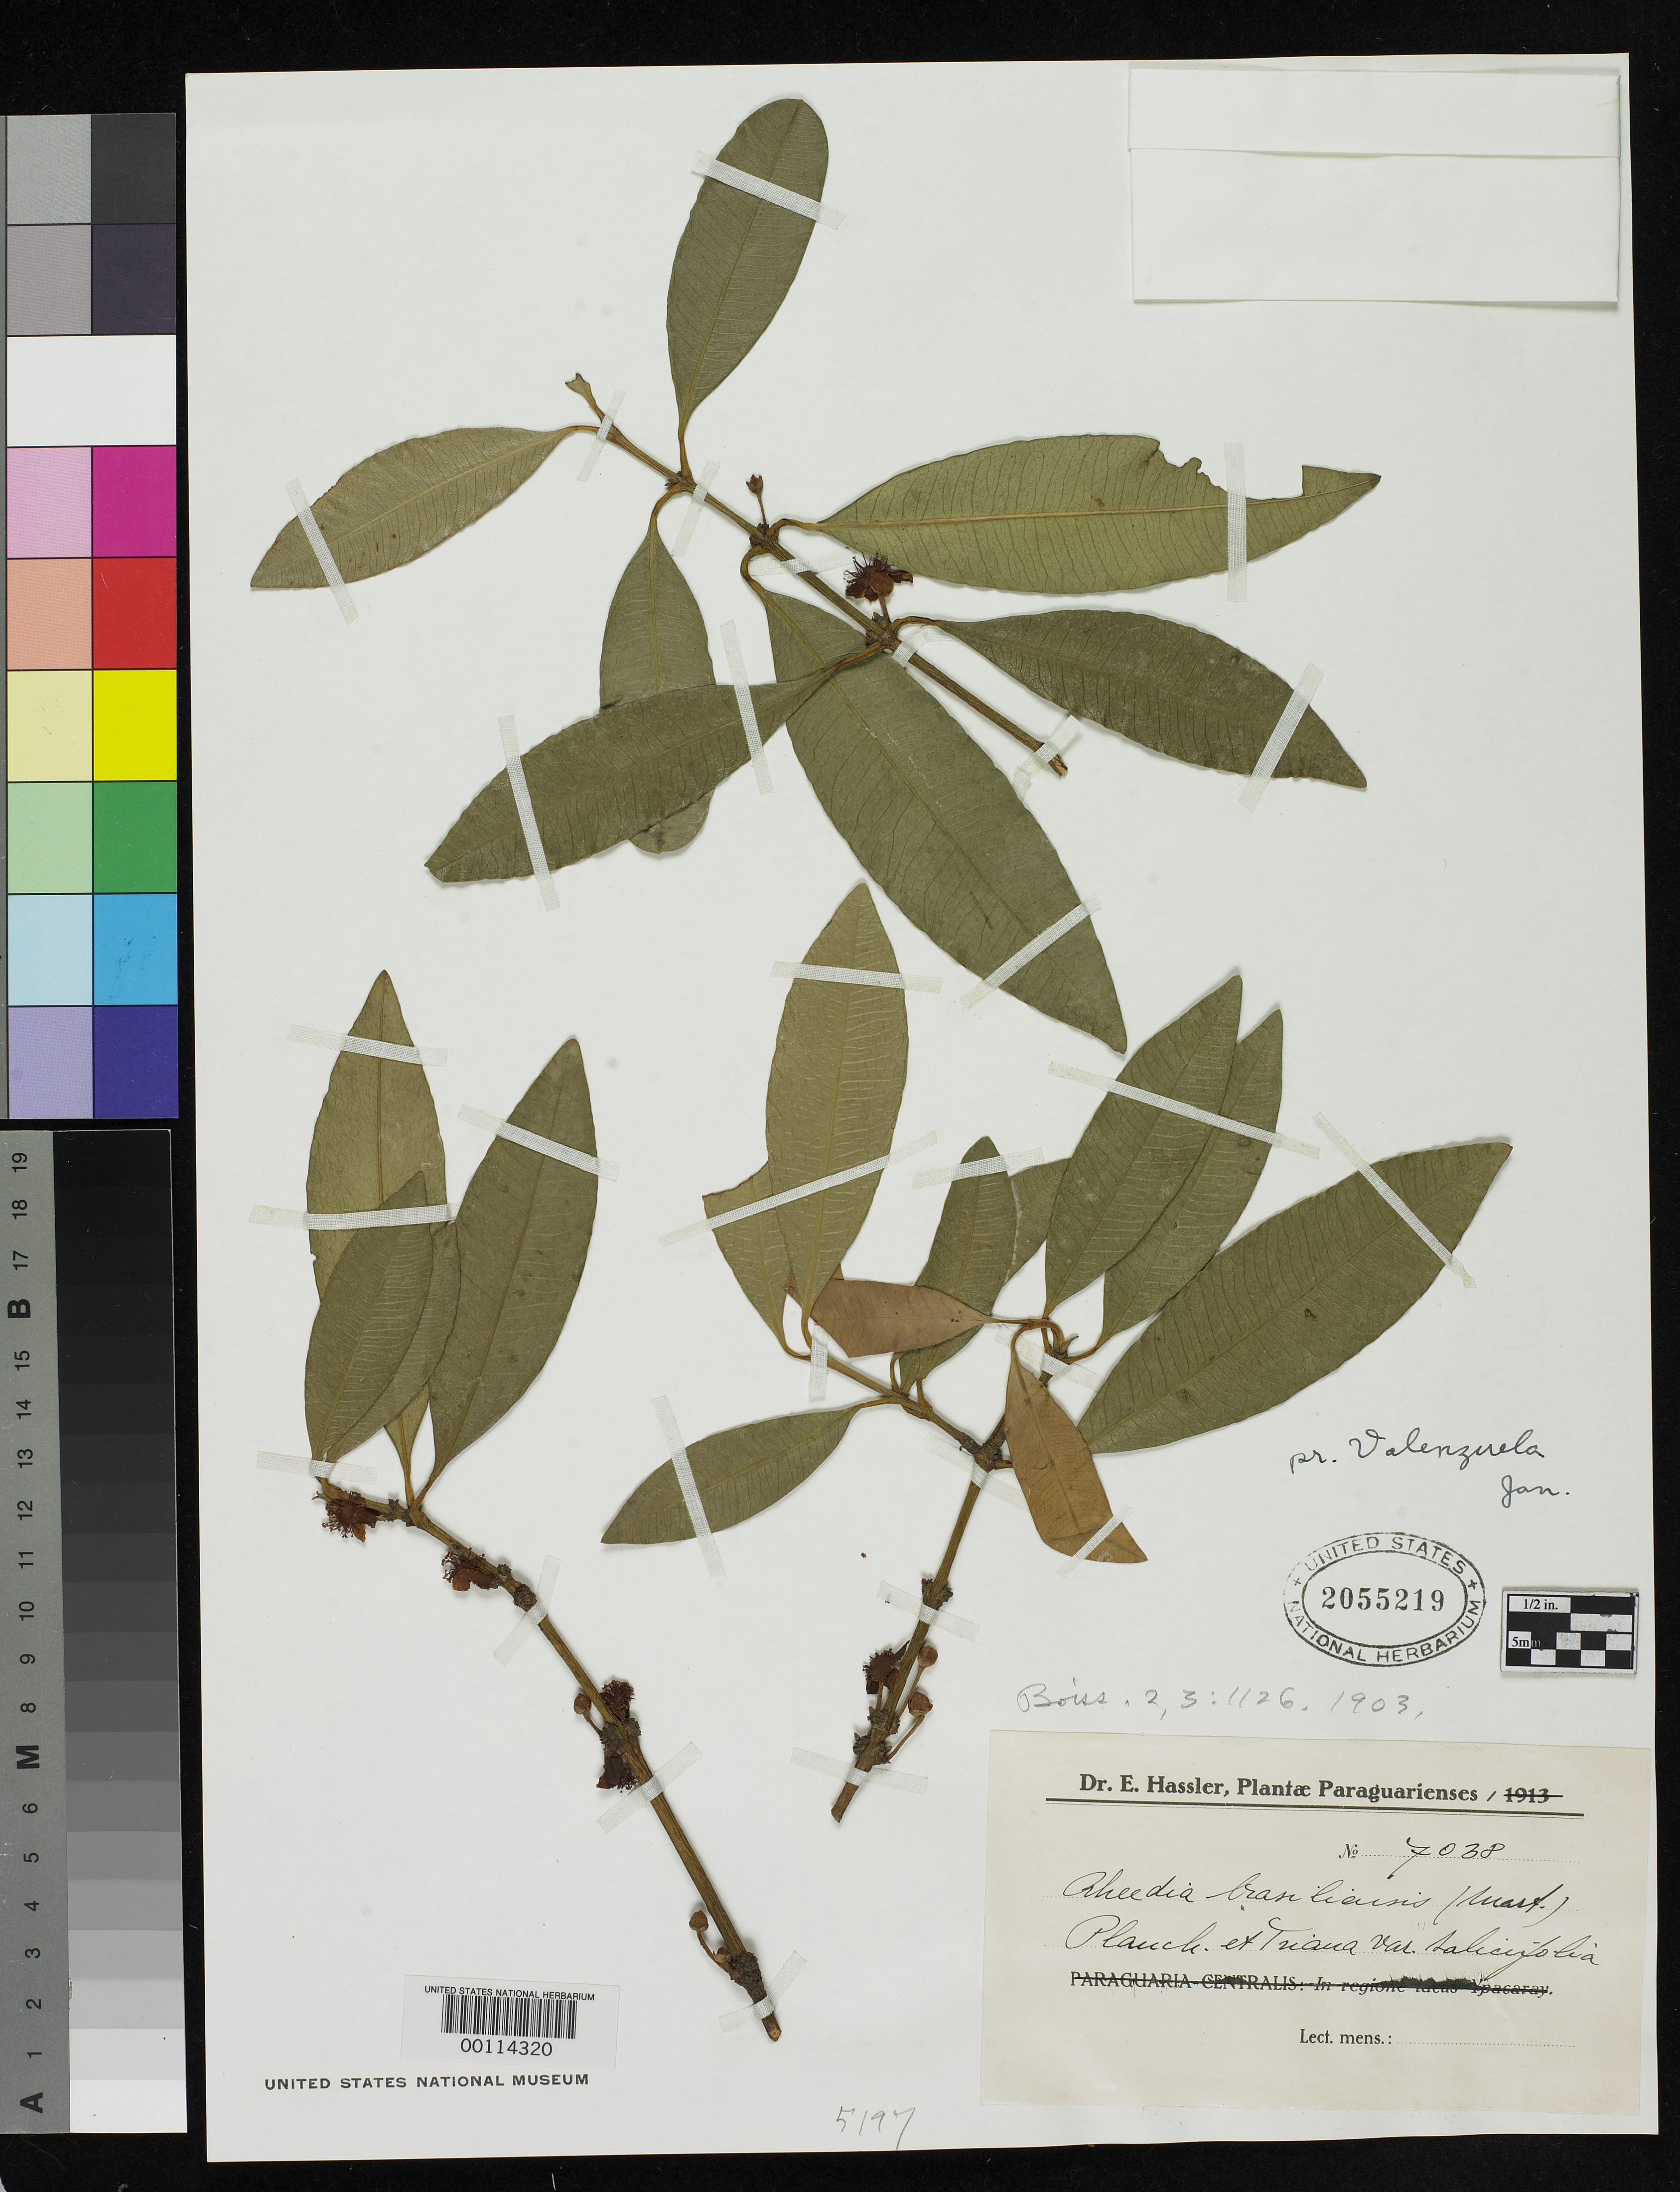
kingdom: Plantae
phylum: Tracheophyta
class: Magnoliopsida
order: Malpighiales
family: Clusiaceae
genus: Rheedia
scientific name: Rheedia brasiliensis var. salicifolia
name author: Chodat & Hassl.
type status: Isosyntype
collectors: E. Hassler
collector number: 7038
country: Paraguay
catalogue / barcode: US 2055219